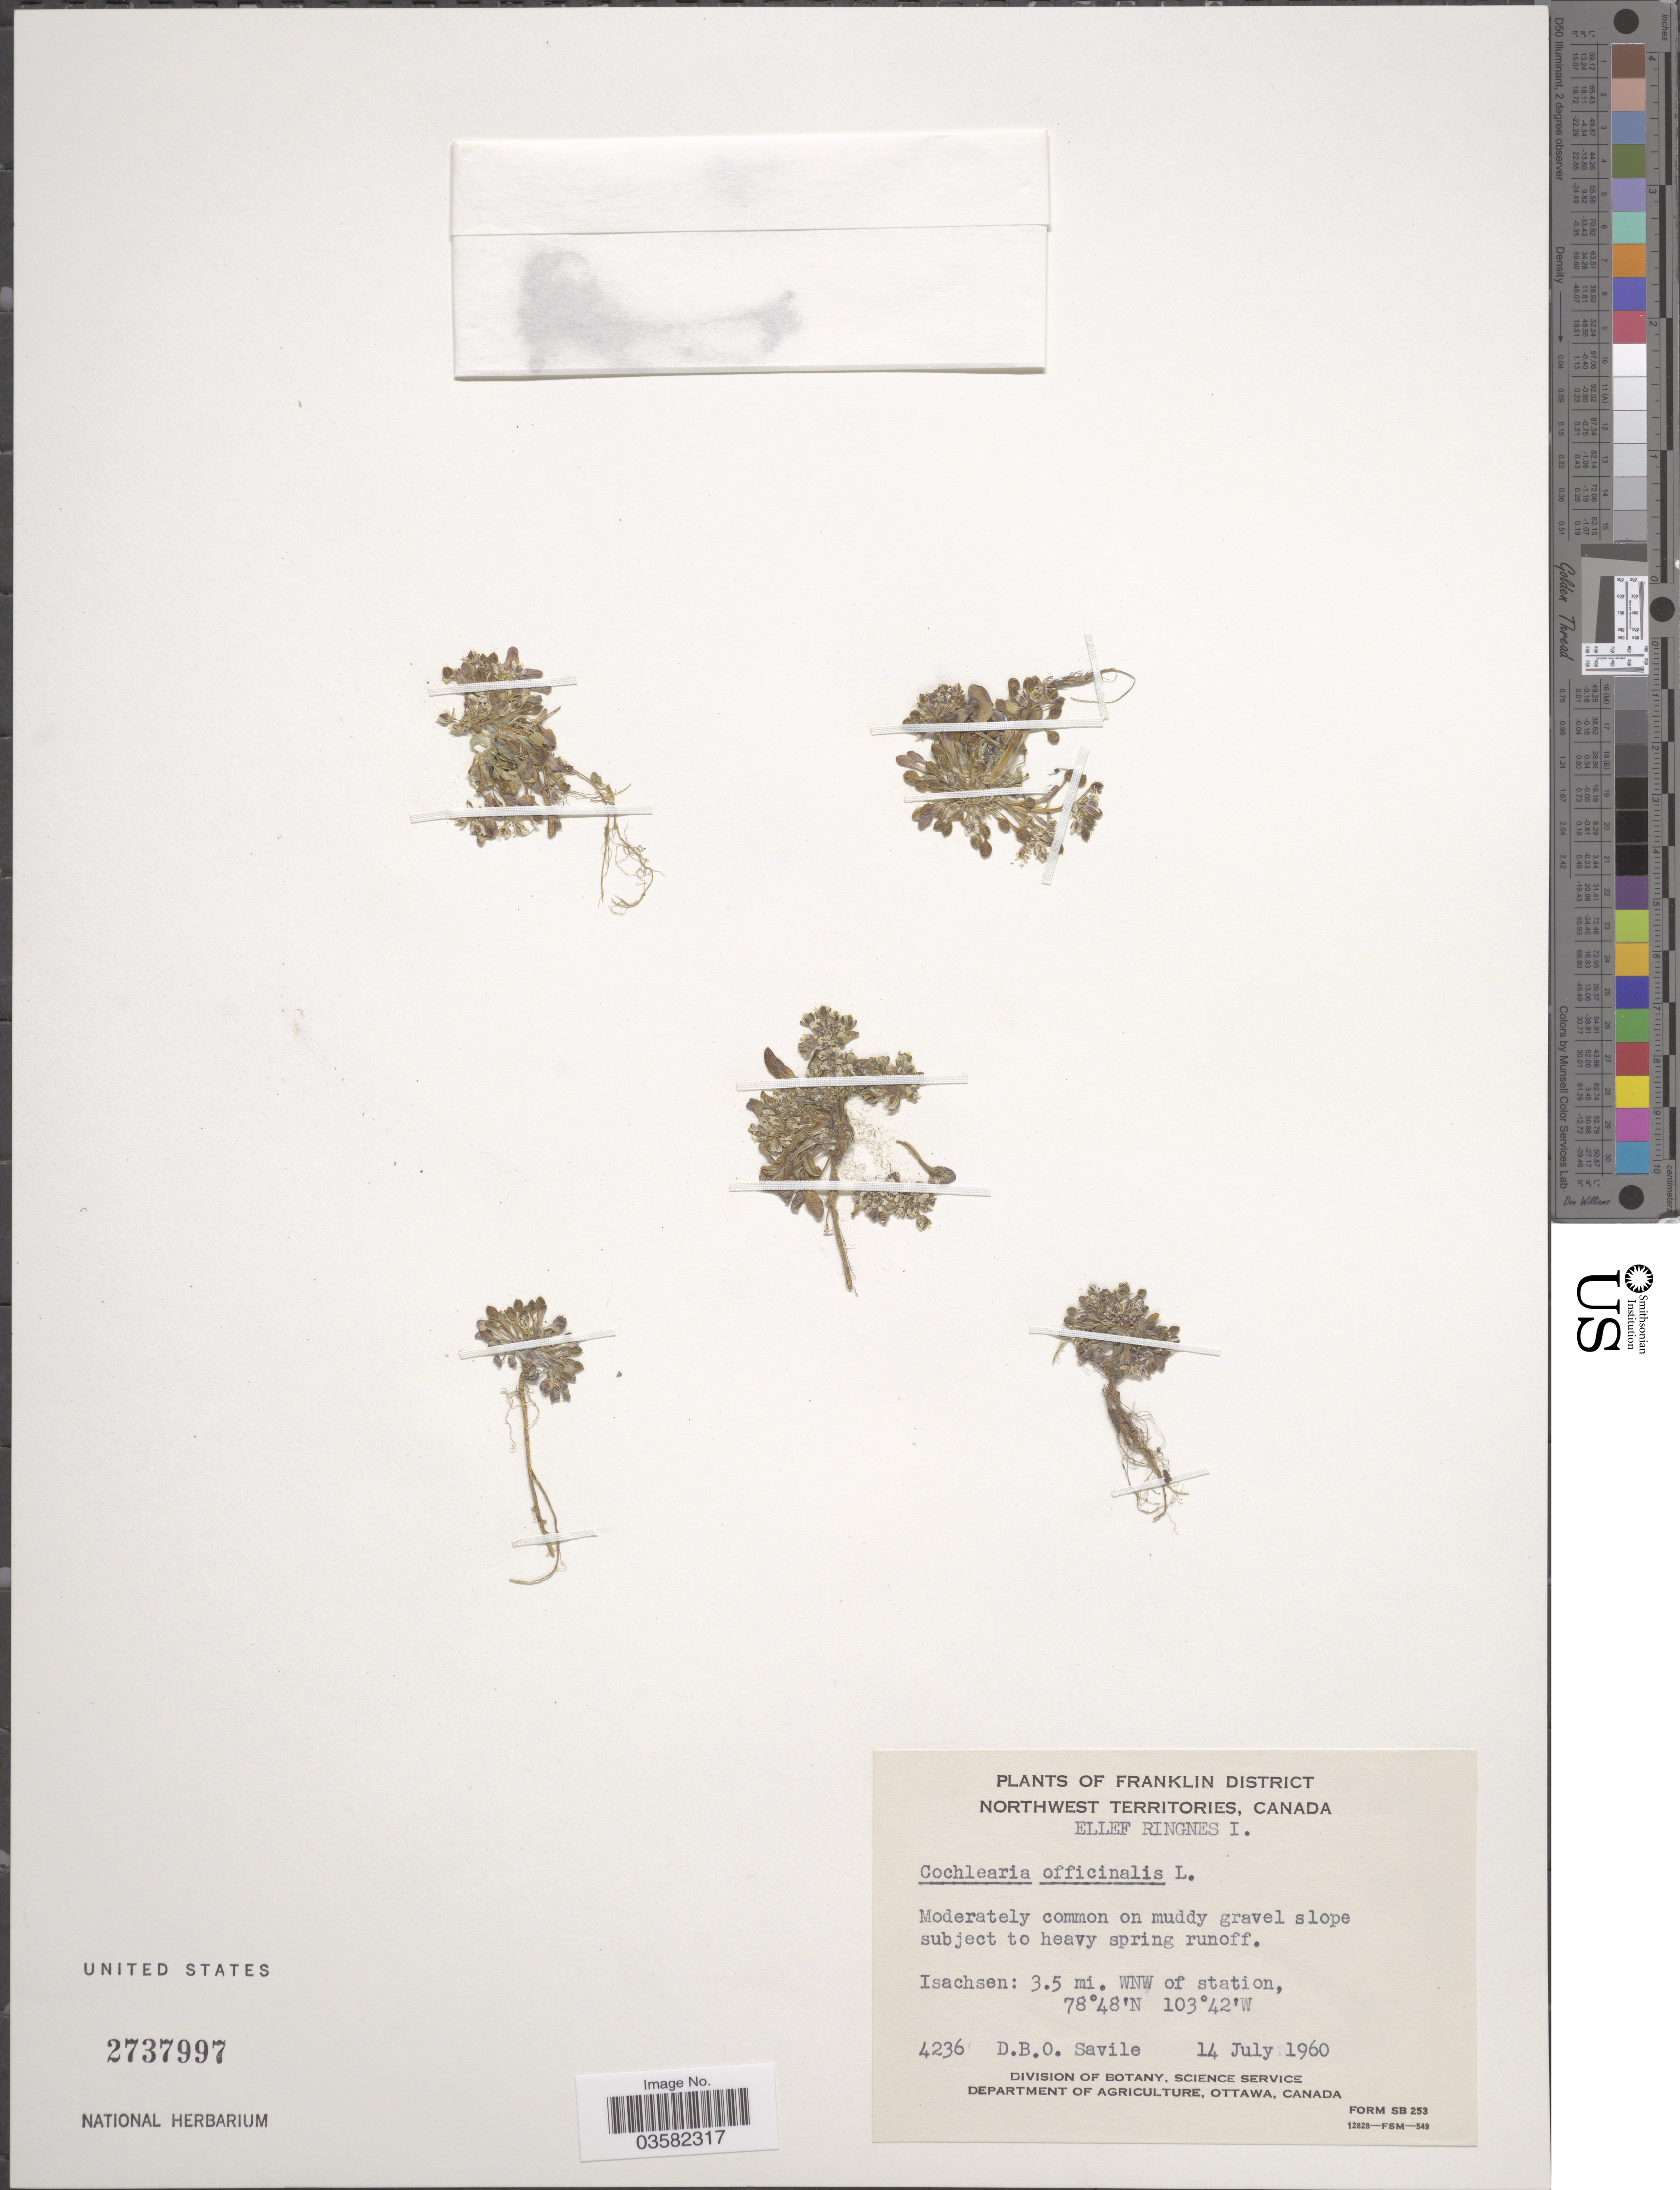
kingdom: Plantae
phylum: Tracheophyta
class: Magnoliopsida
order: Brassicales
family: Brassicaceae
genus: Cochlearia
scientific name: Cochlearia officinalis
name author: L.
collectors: D. Savile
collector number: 4236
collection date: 1960-07-14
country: Canada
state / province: Northwest Territories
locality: Franklin District. Ellef Ringnes I. Isachsen: 3.5 mi. WNW of station.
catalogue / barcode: US 2737997